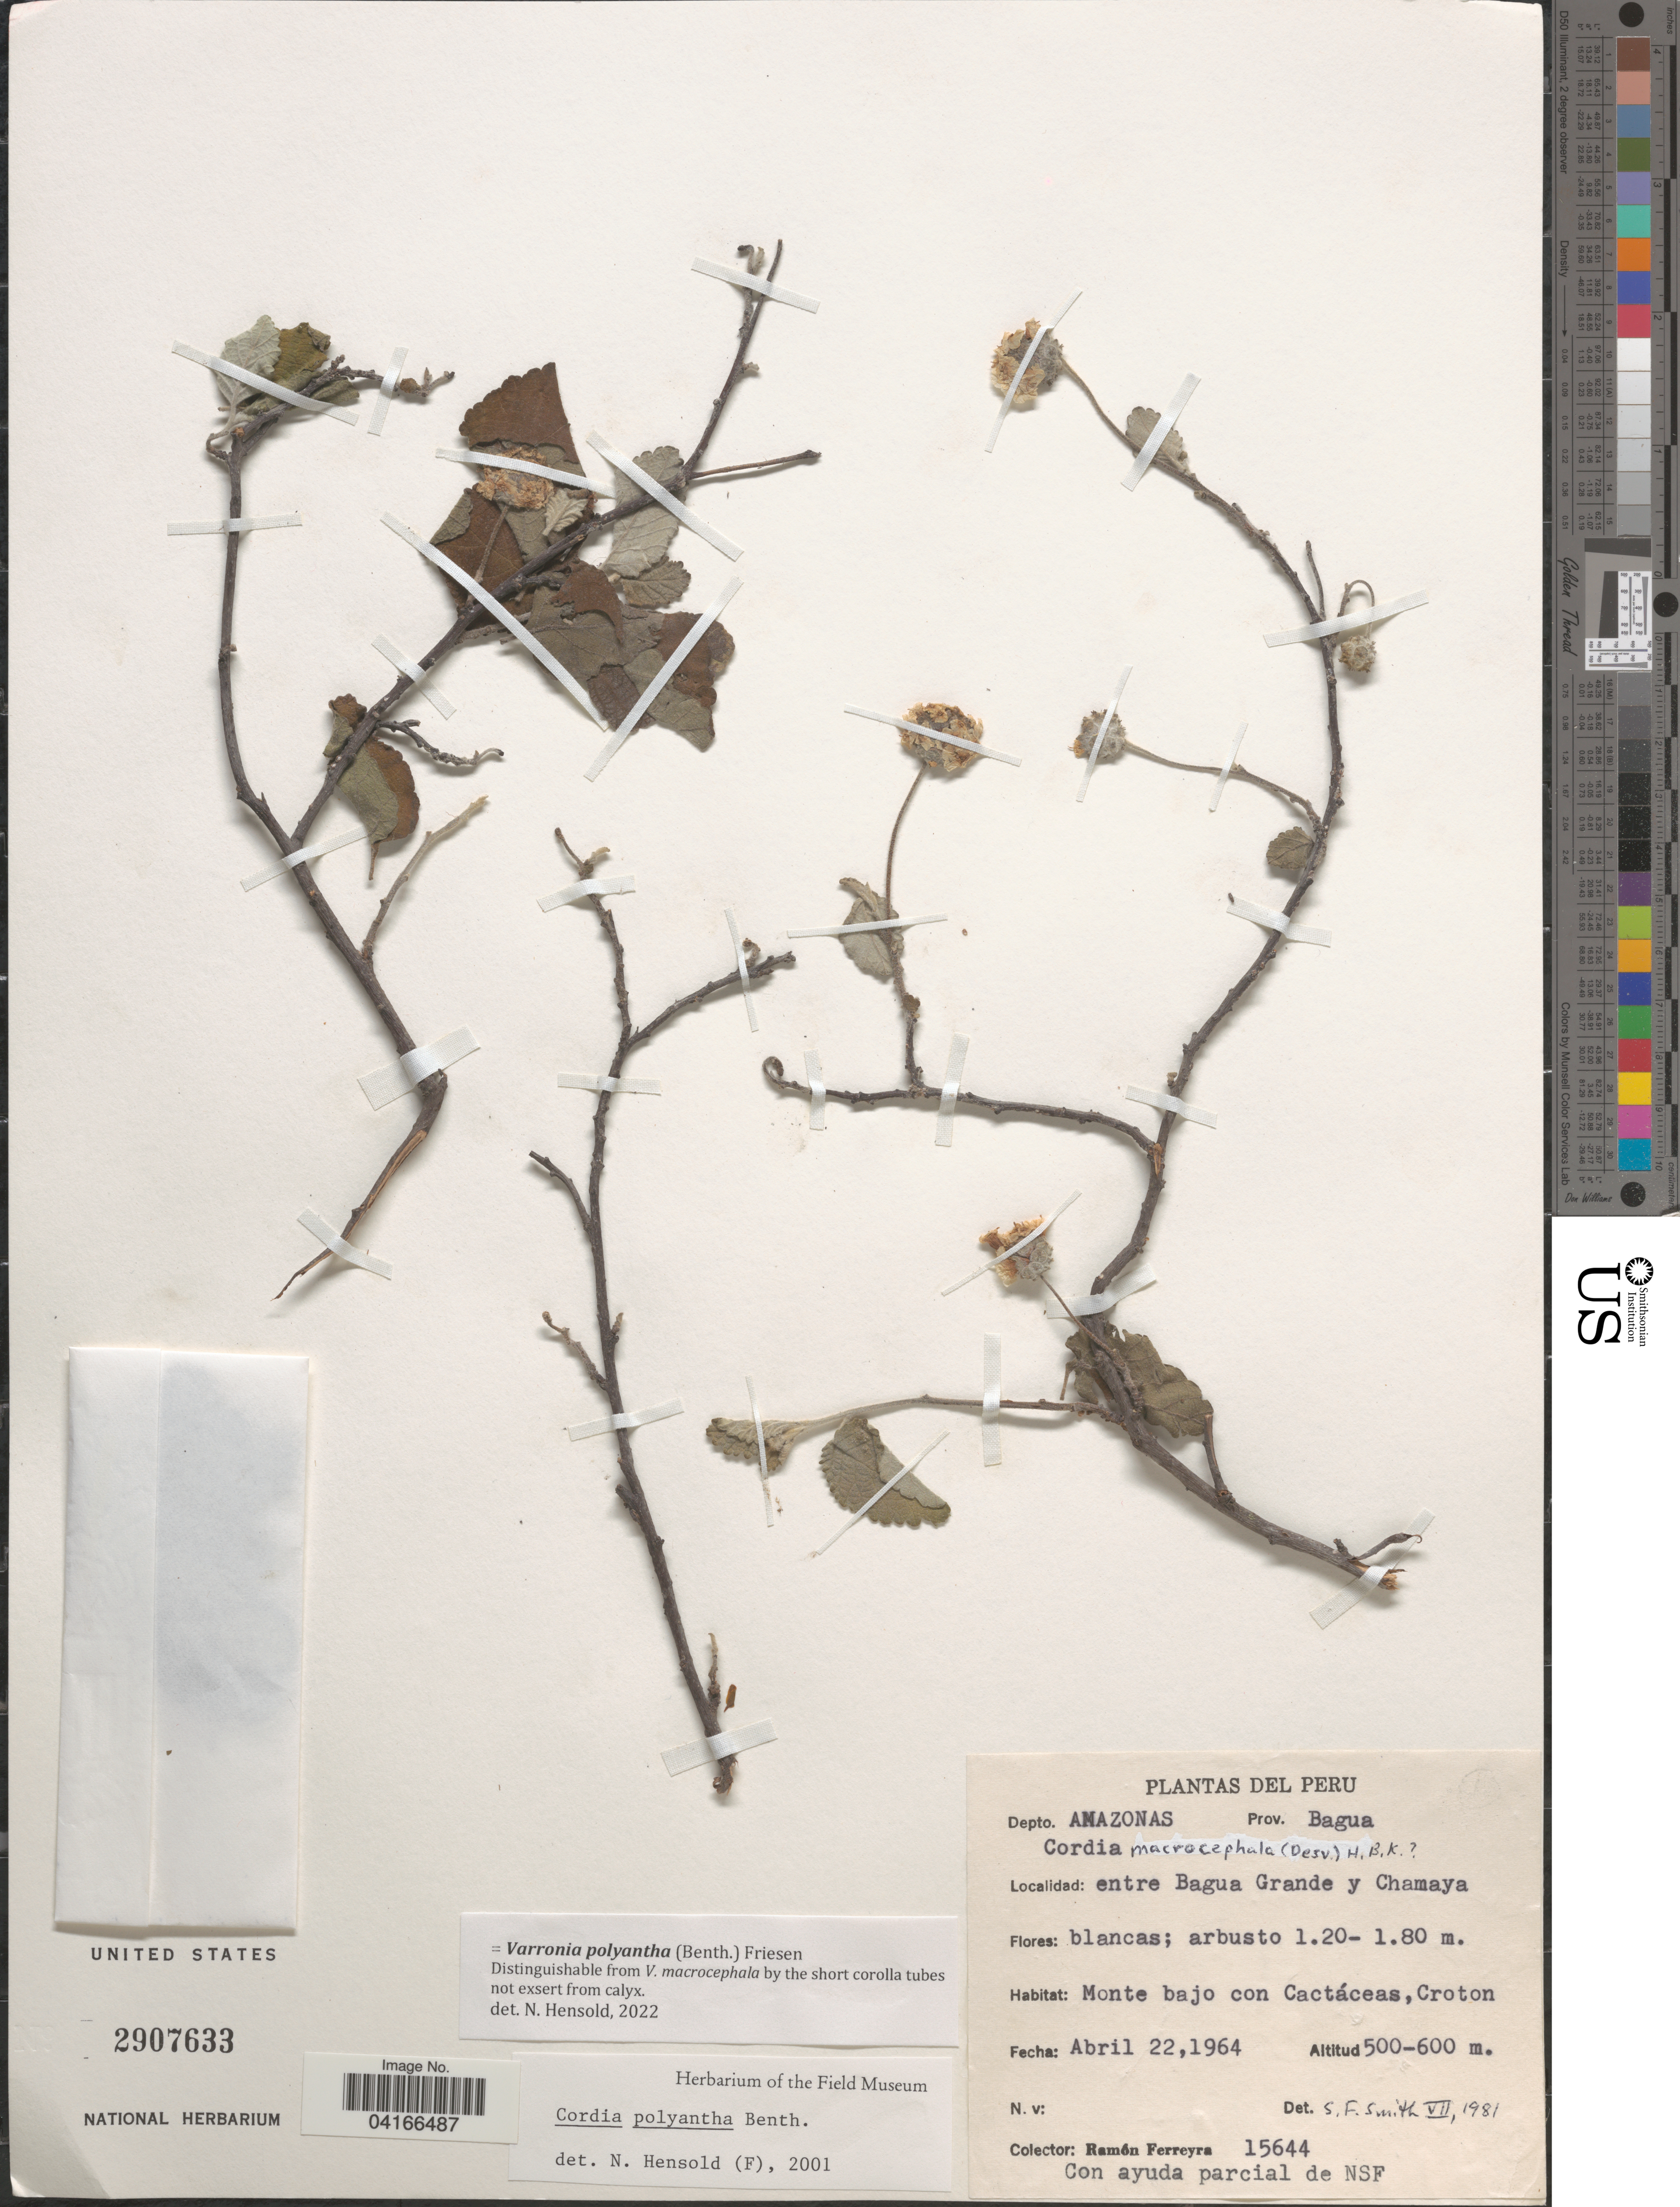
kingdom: Plantae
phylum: Tracheophyta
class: Magnoliopsida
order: Boraginales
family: Cordiaceae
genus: Varronia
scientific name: Varronia polyantha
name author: (Benth.) Friesen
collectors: R. A. Ferreyra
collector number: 15644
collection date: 1964-04-22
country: Peru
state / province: Amazonas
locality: Depto. Amazonas. Prov. Bagua. Entre Bagua Grande y Chamaya. Monte bajo con Cactáceas, Croton.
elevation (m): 500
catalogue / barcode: US 2907633